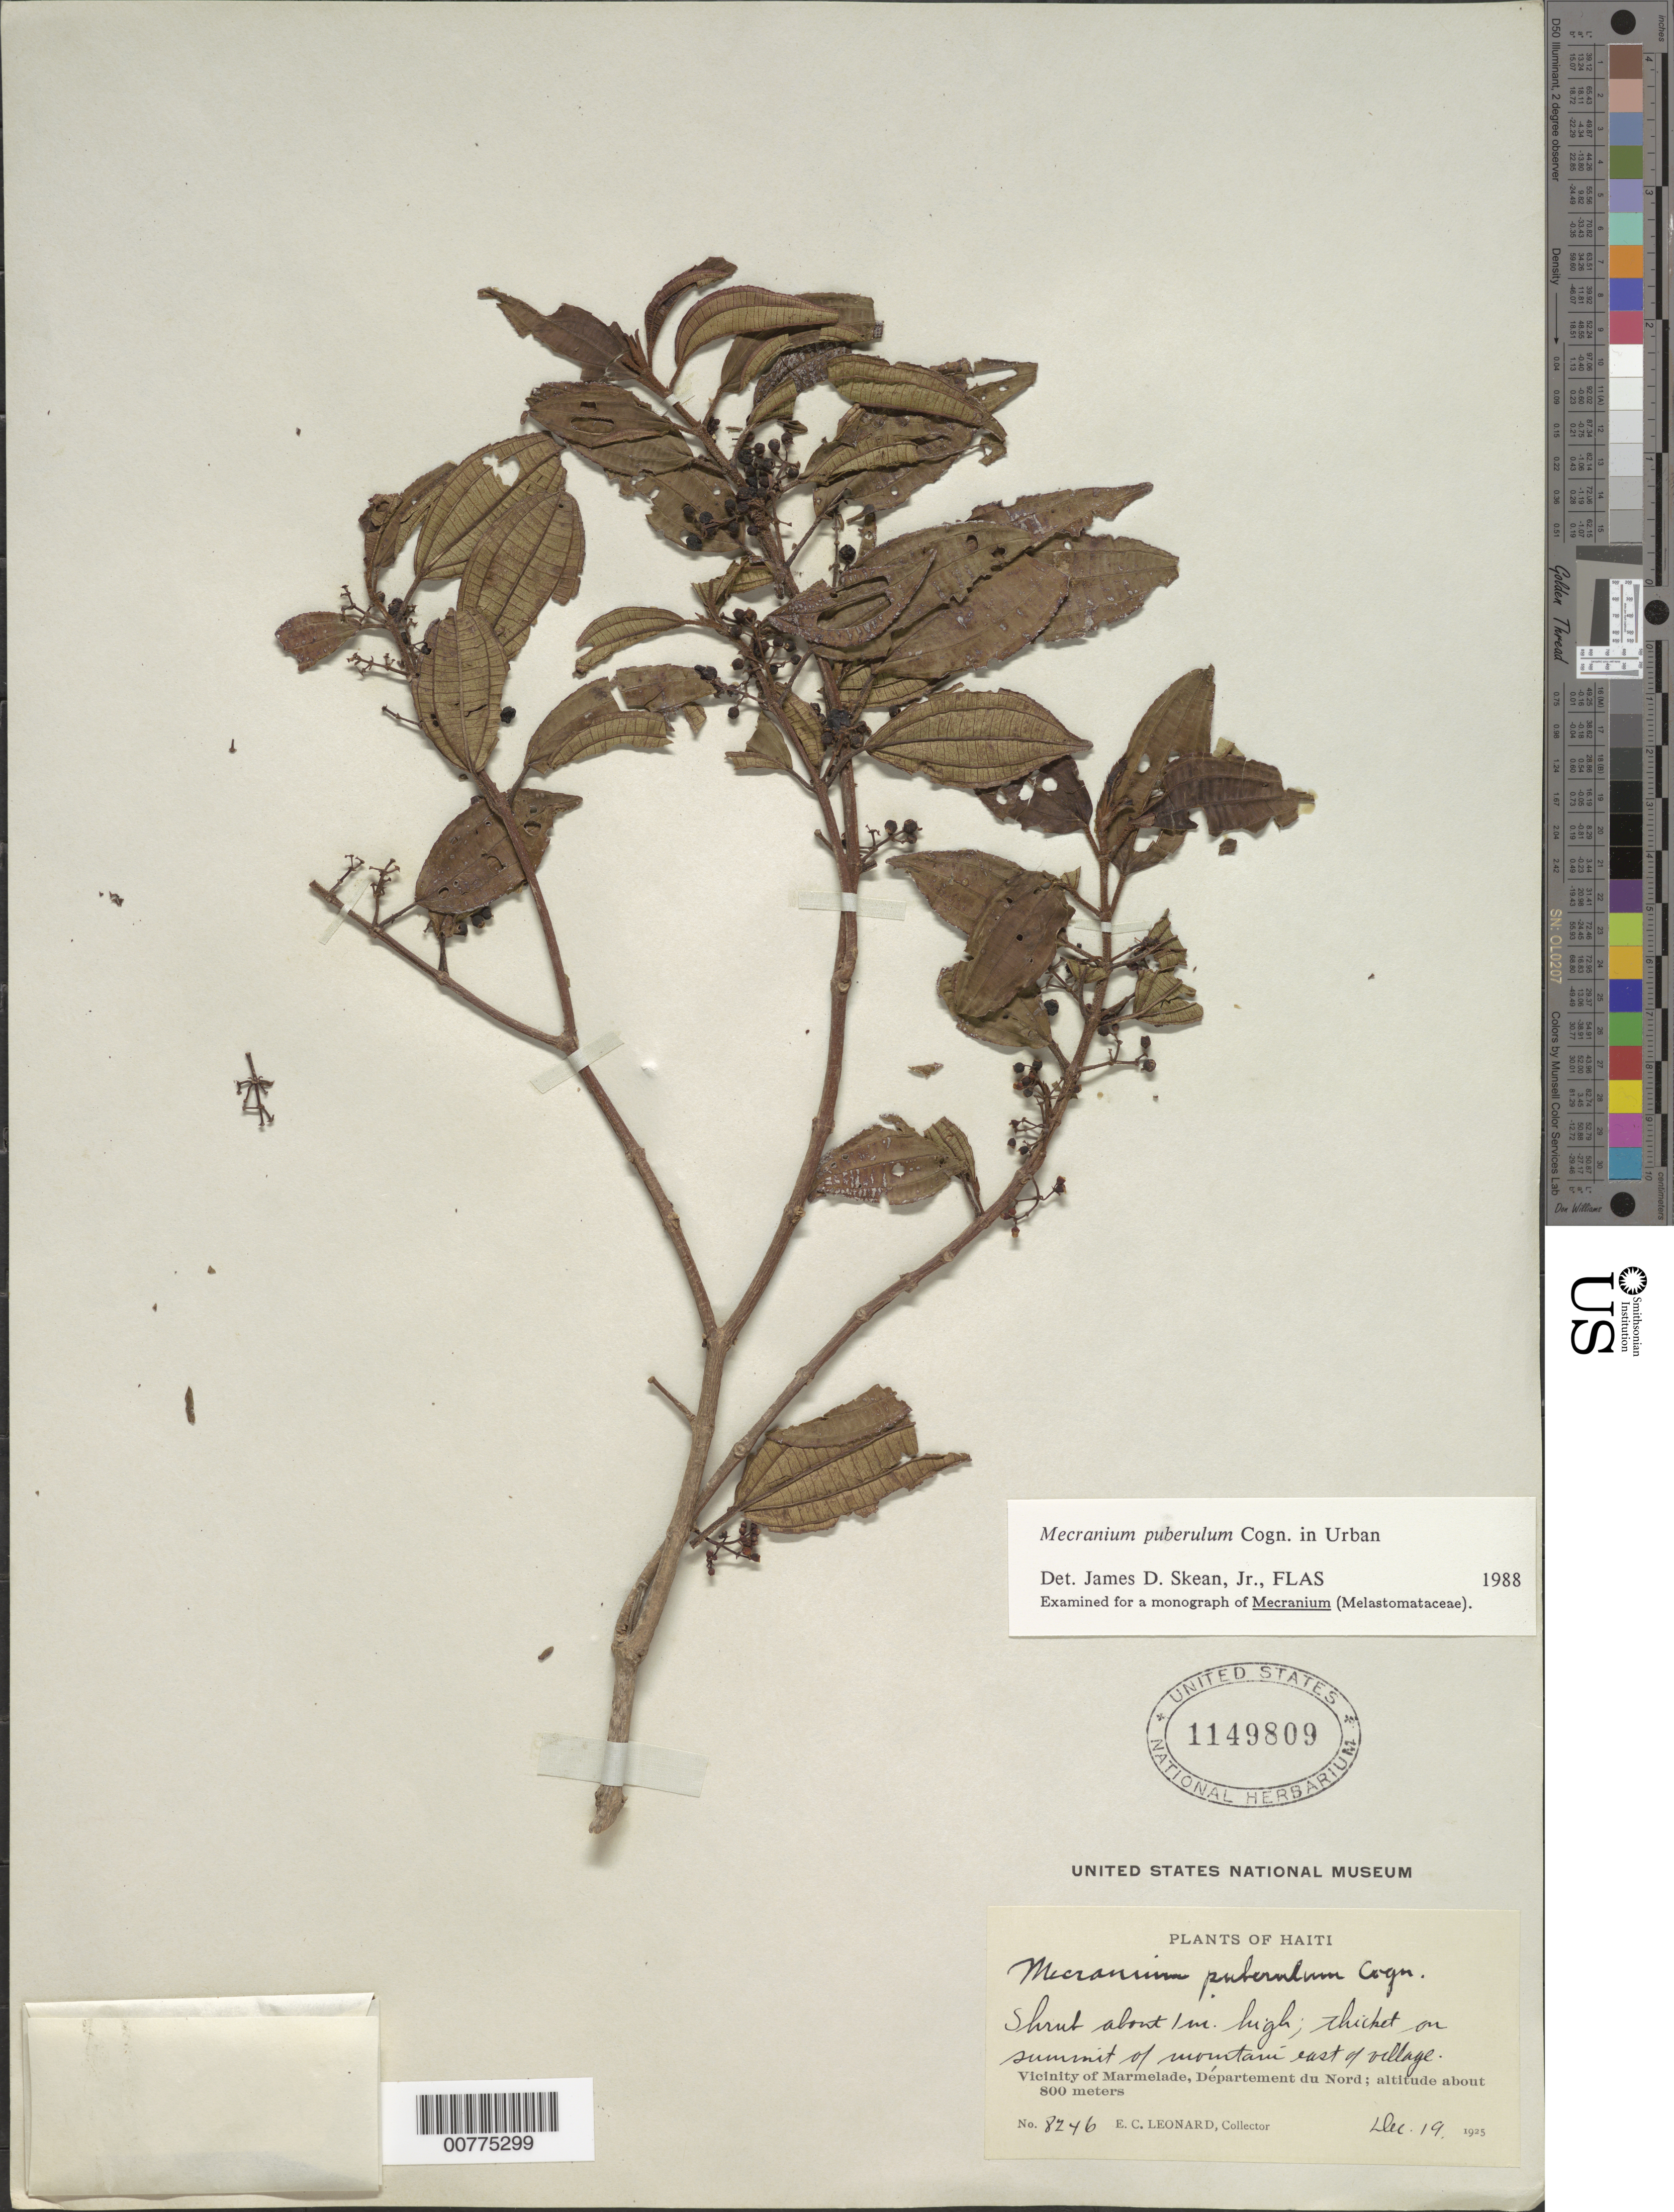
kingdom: Plantae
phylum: Tracheophyta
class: Magnoliopsida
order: Myrtales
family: Melastomataceae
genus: Mecranium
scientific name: Mecranium puberulum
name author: Cogn.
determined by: Skean, J. D., Jr.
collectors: E. C. Leonard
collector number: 8246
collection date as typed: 19 Dec 1925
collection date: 1925-12-19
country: Haiti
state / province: Nord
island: Hispaniola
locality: Vicinity of Marmelade, mountain east of village.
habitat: Thicket on summit of mountain.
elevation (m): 800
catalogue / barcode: US 1149809